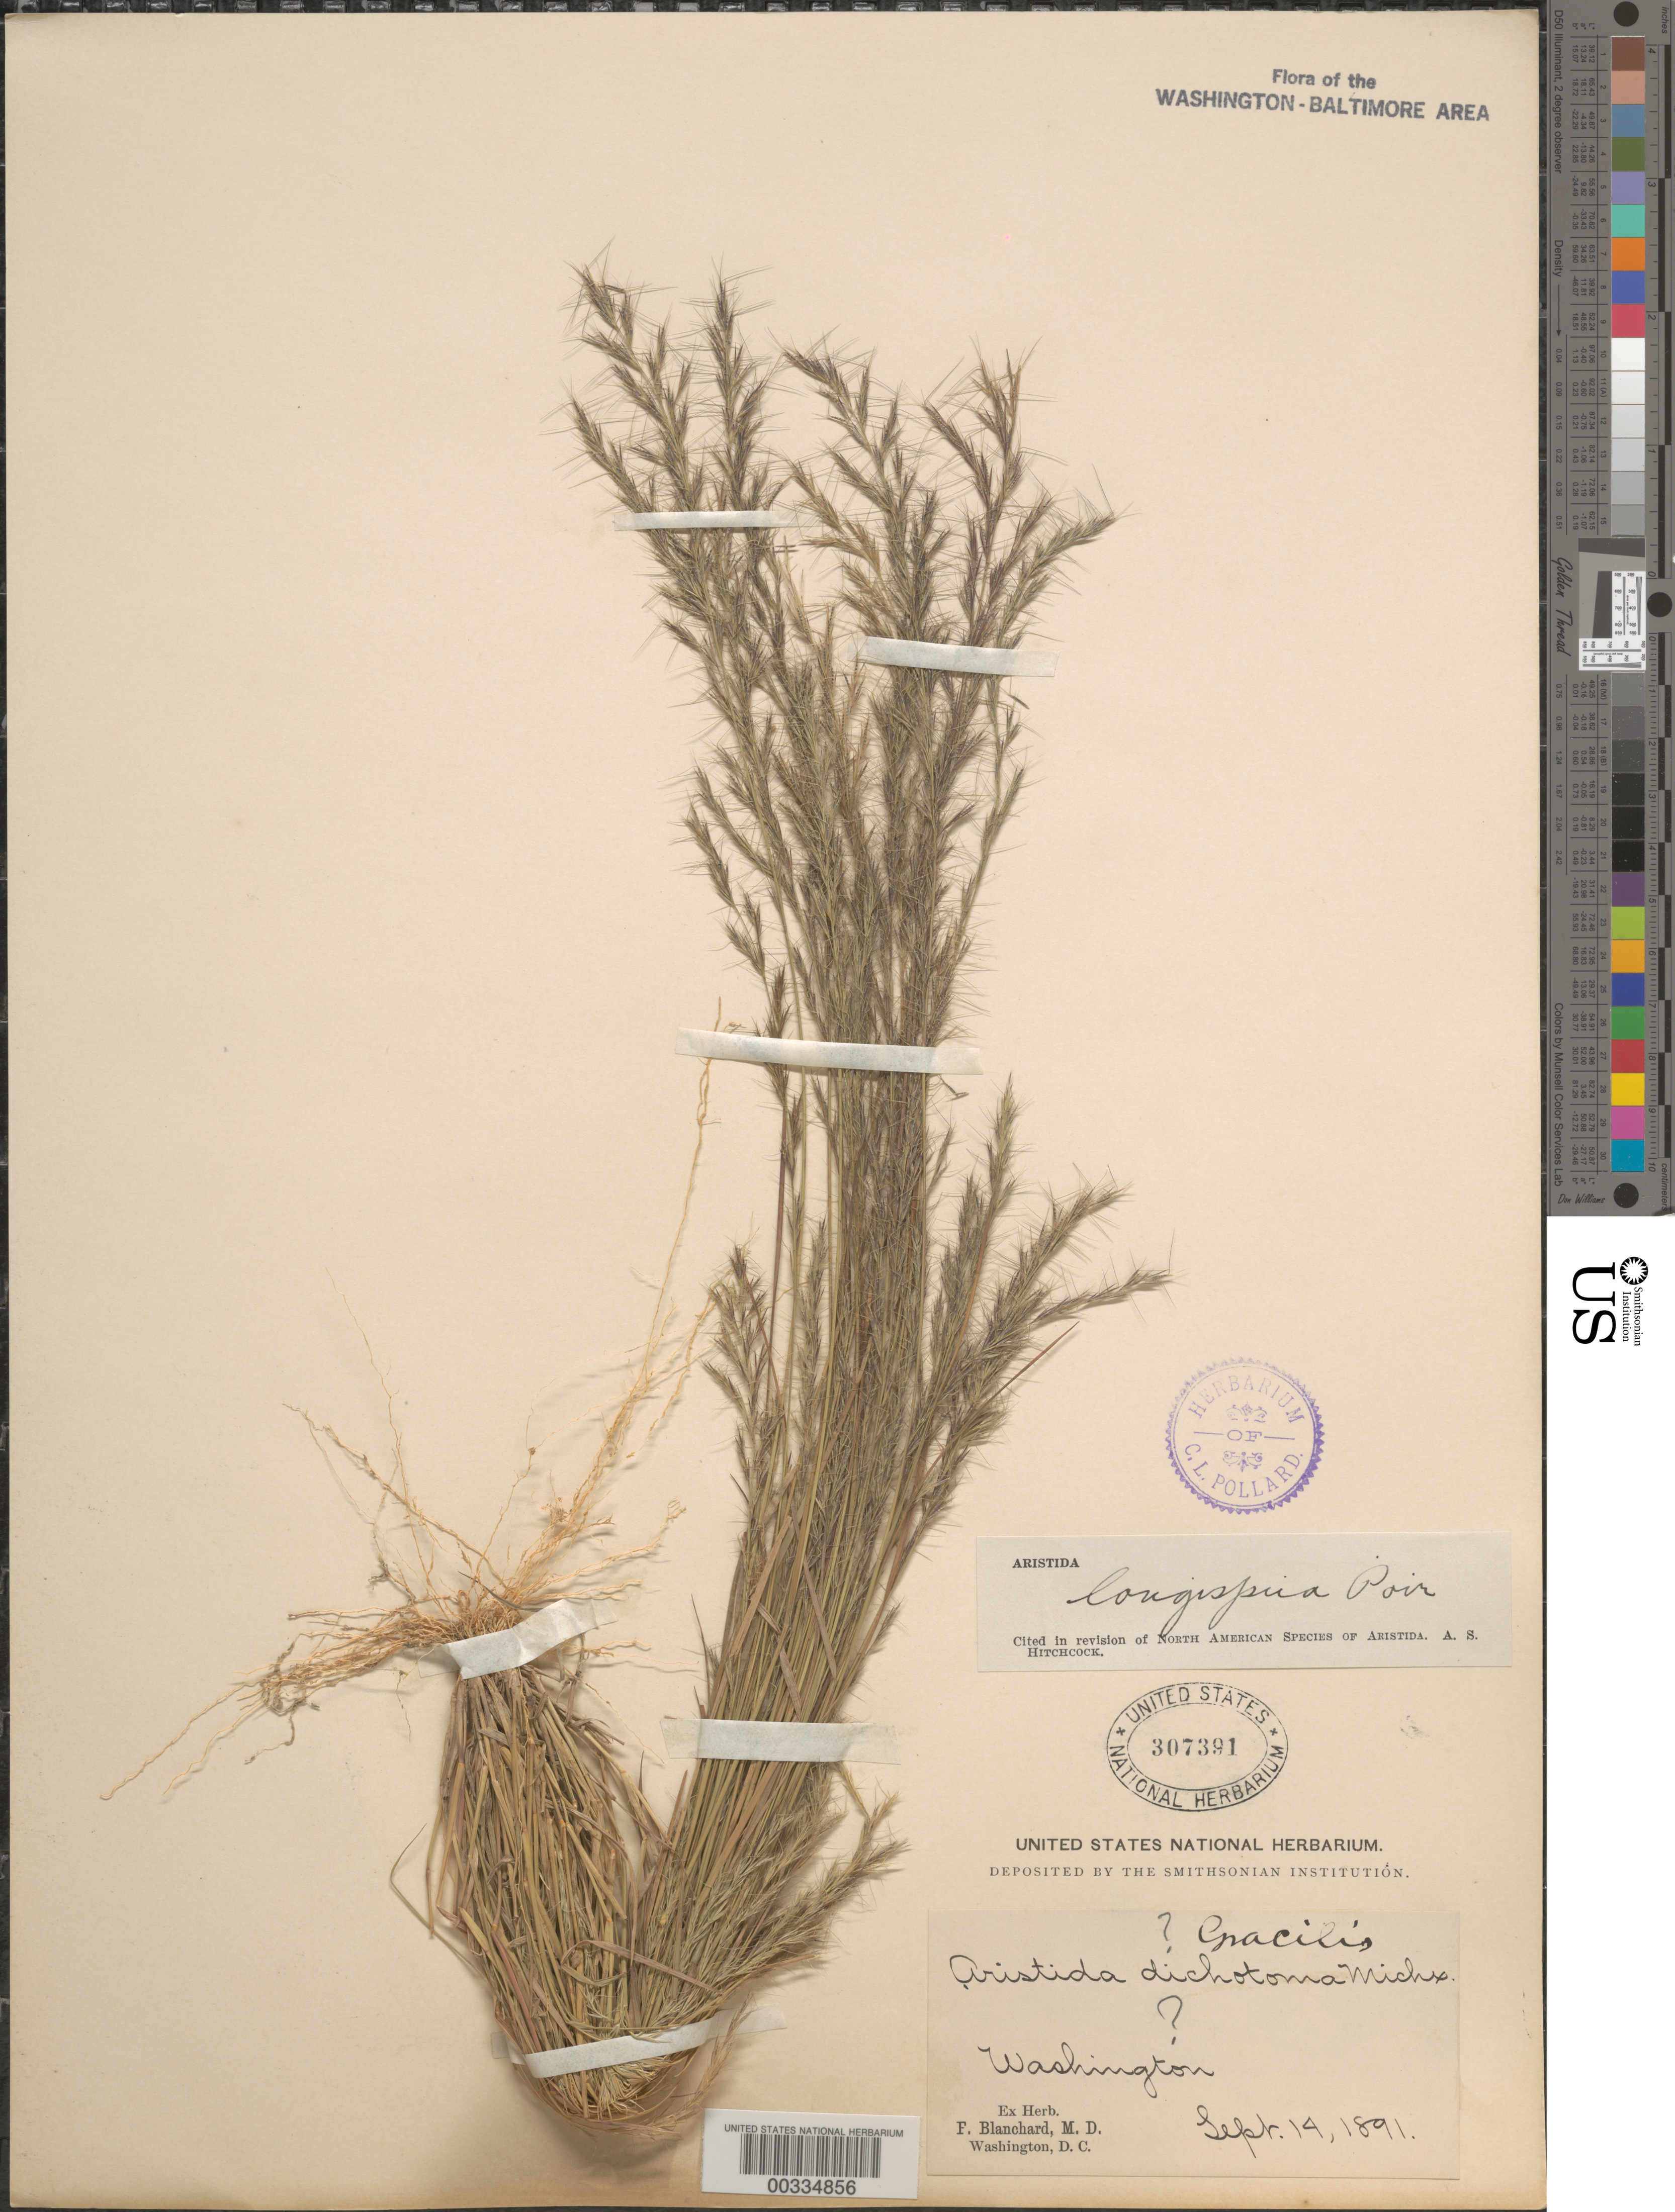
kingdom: Plantae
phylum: Tracheophyta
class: Liliopsida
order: Poales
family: Poaceae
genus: Aristida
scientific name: Aristida longespica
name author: Poir.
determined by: Hitchcock, Albert S.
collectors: F. Blanchard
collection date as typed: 14 Sep 1891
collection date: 1891-09-14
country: United States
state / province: District of Columbia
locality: Washington DC area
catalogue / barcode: US 307391